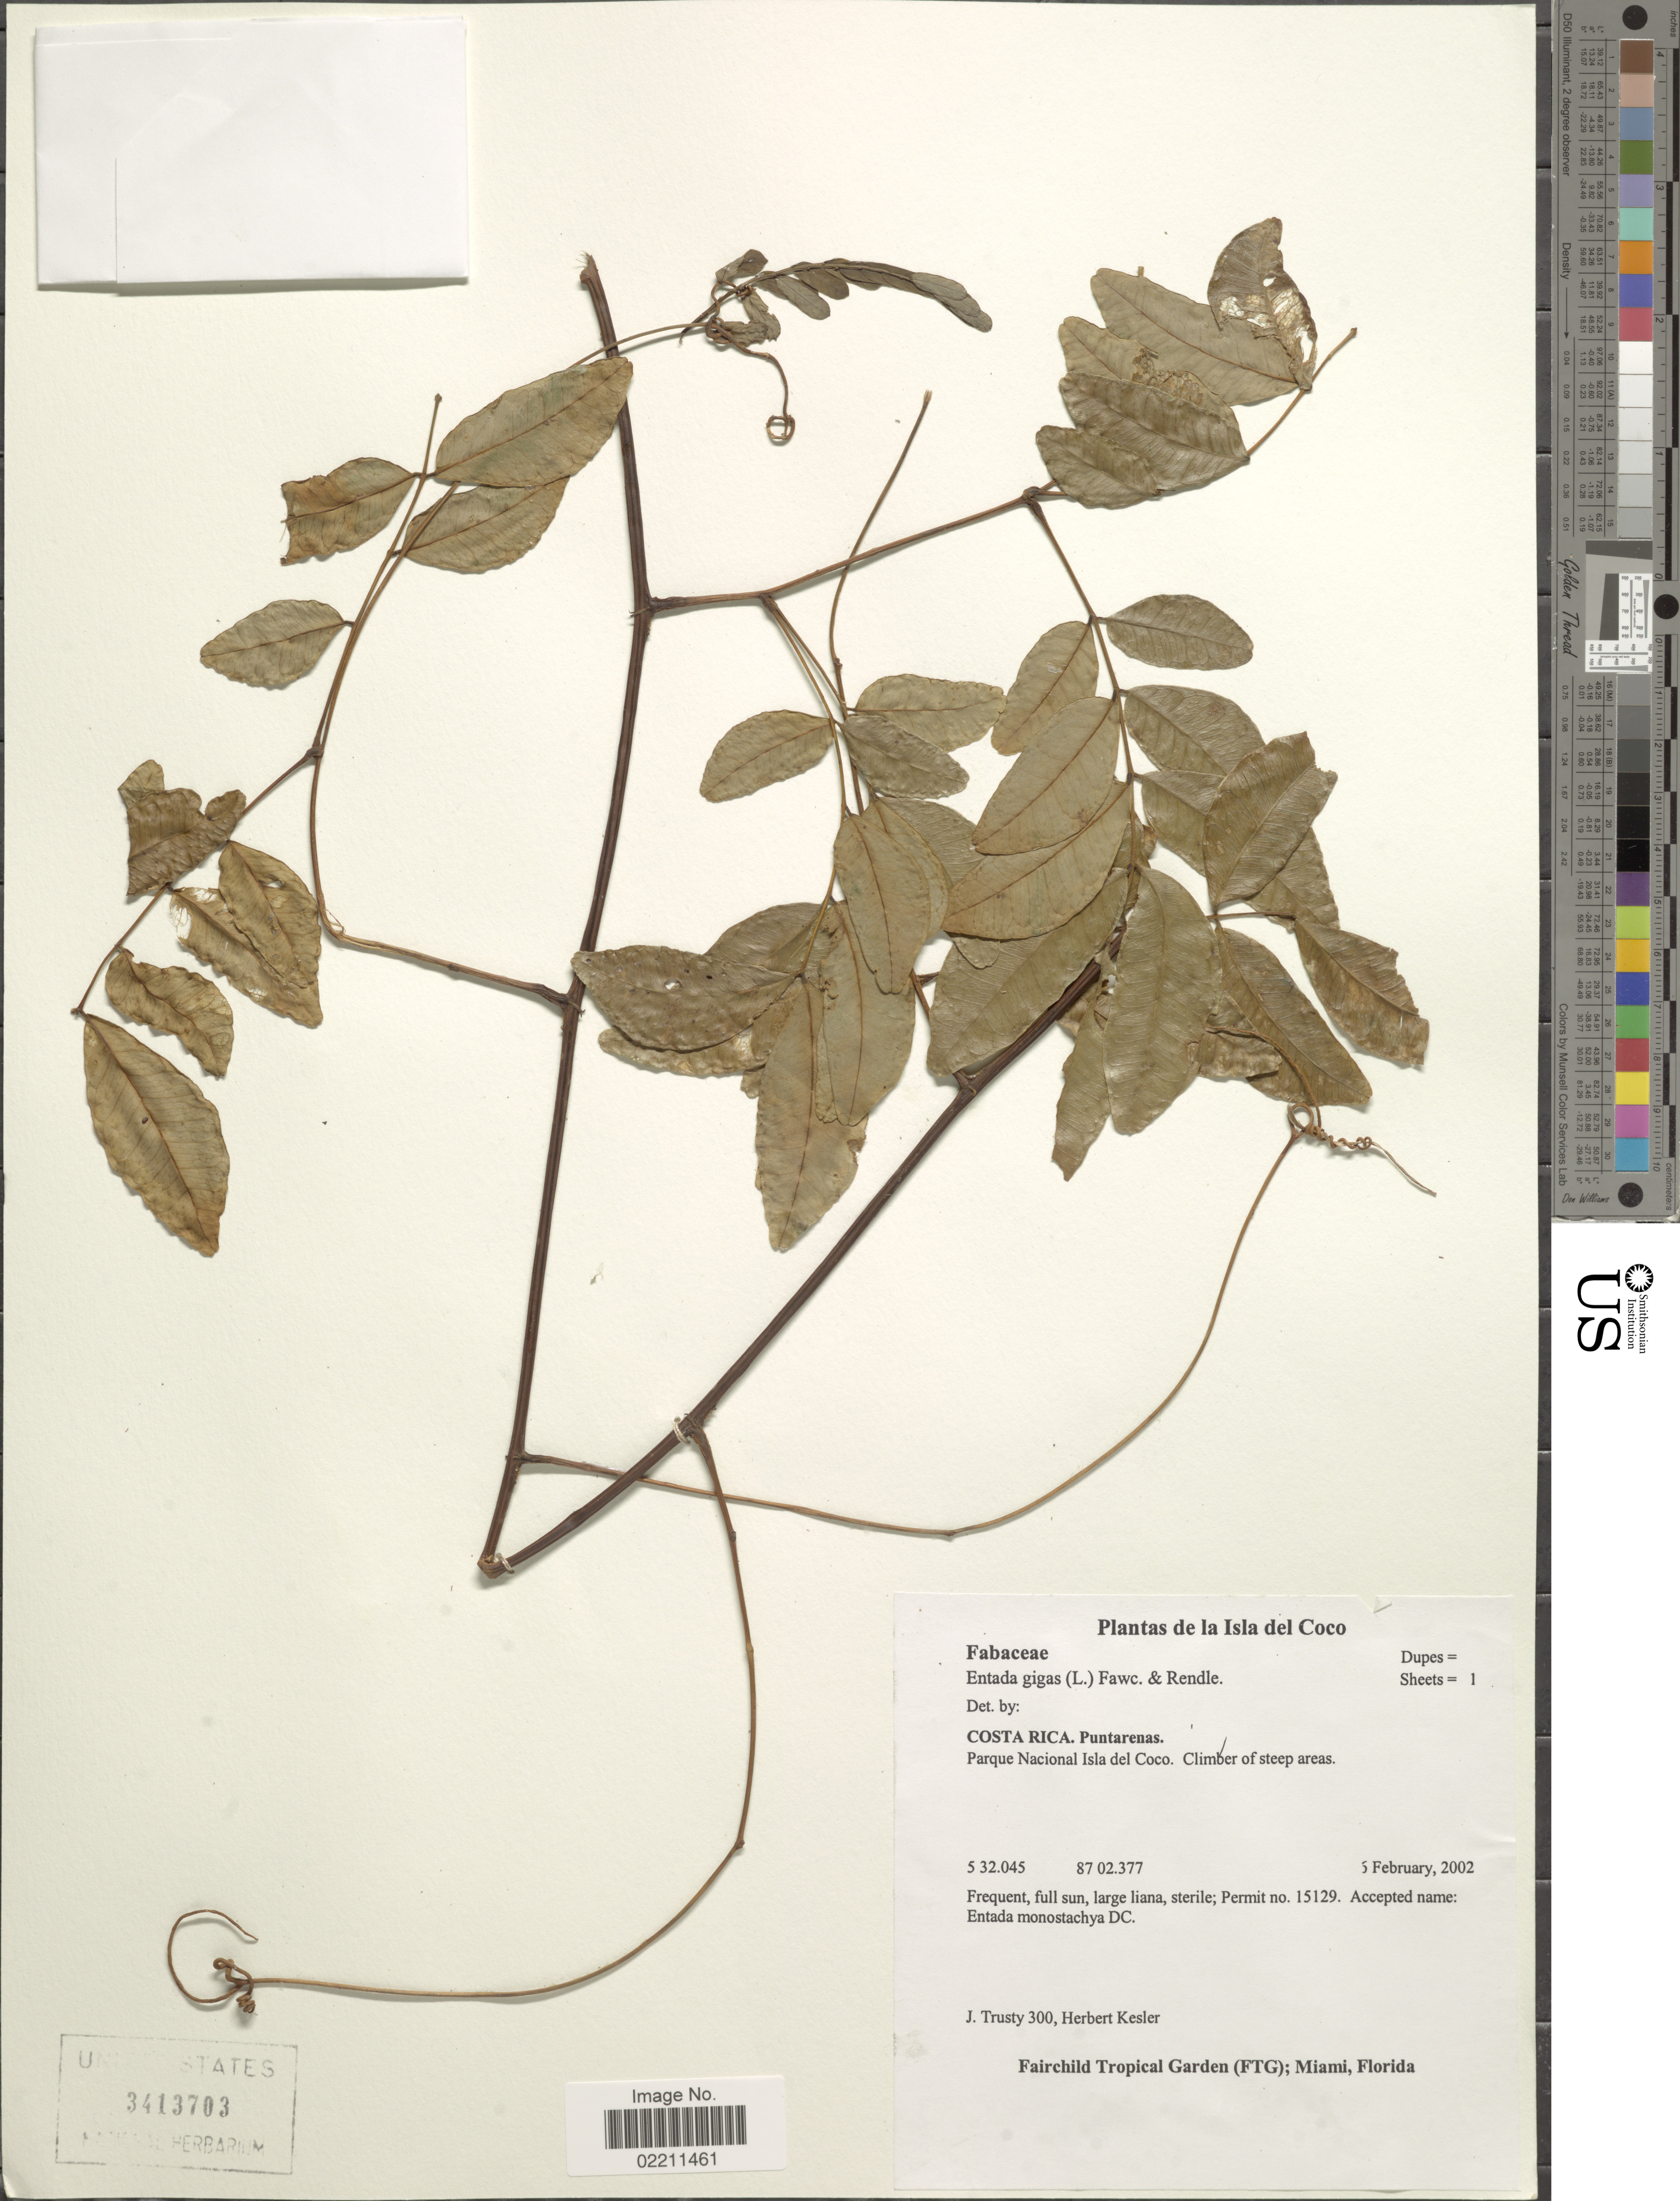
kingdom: Plantae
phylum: Tracheophyta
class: Magnoliopsida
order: Fabales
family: Fabaceae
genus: Entada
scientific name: Entada gigas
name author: (L.) Fawc. & Rendle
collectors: J. Trusty & H. Kesler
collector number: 300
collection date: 2002-02-05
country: Costa Rica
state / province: Puntarenas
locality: Costa Rica. Puntarenas. Parque Nacional Isla del Coco.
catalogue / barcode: US 3413703